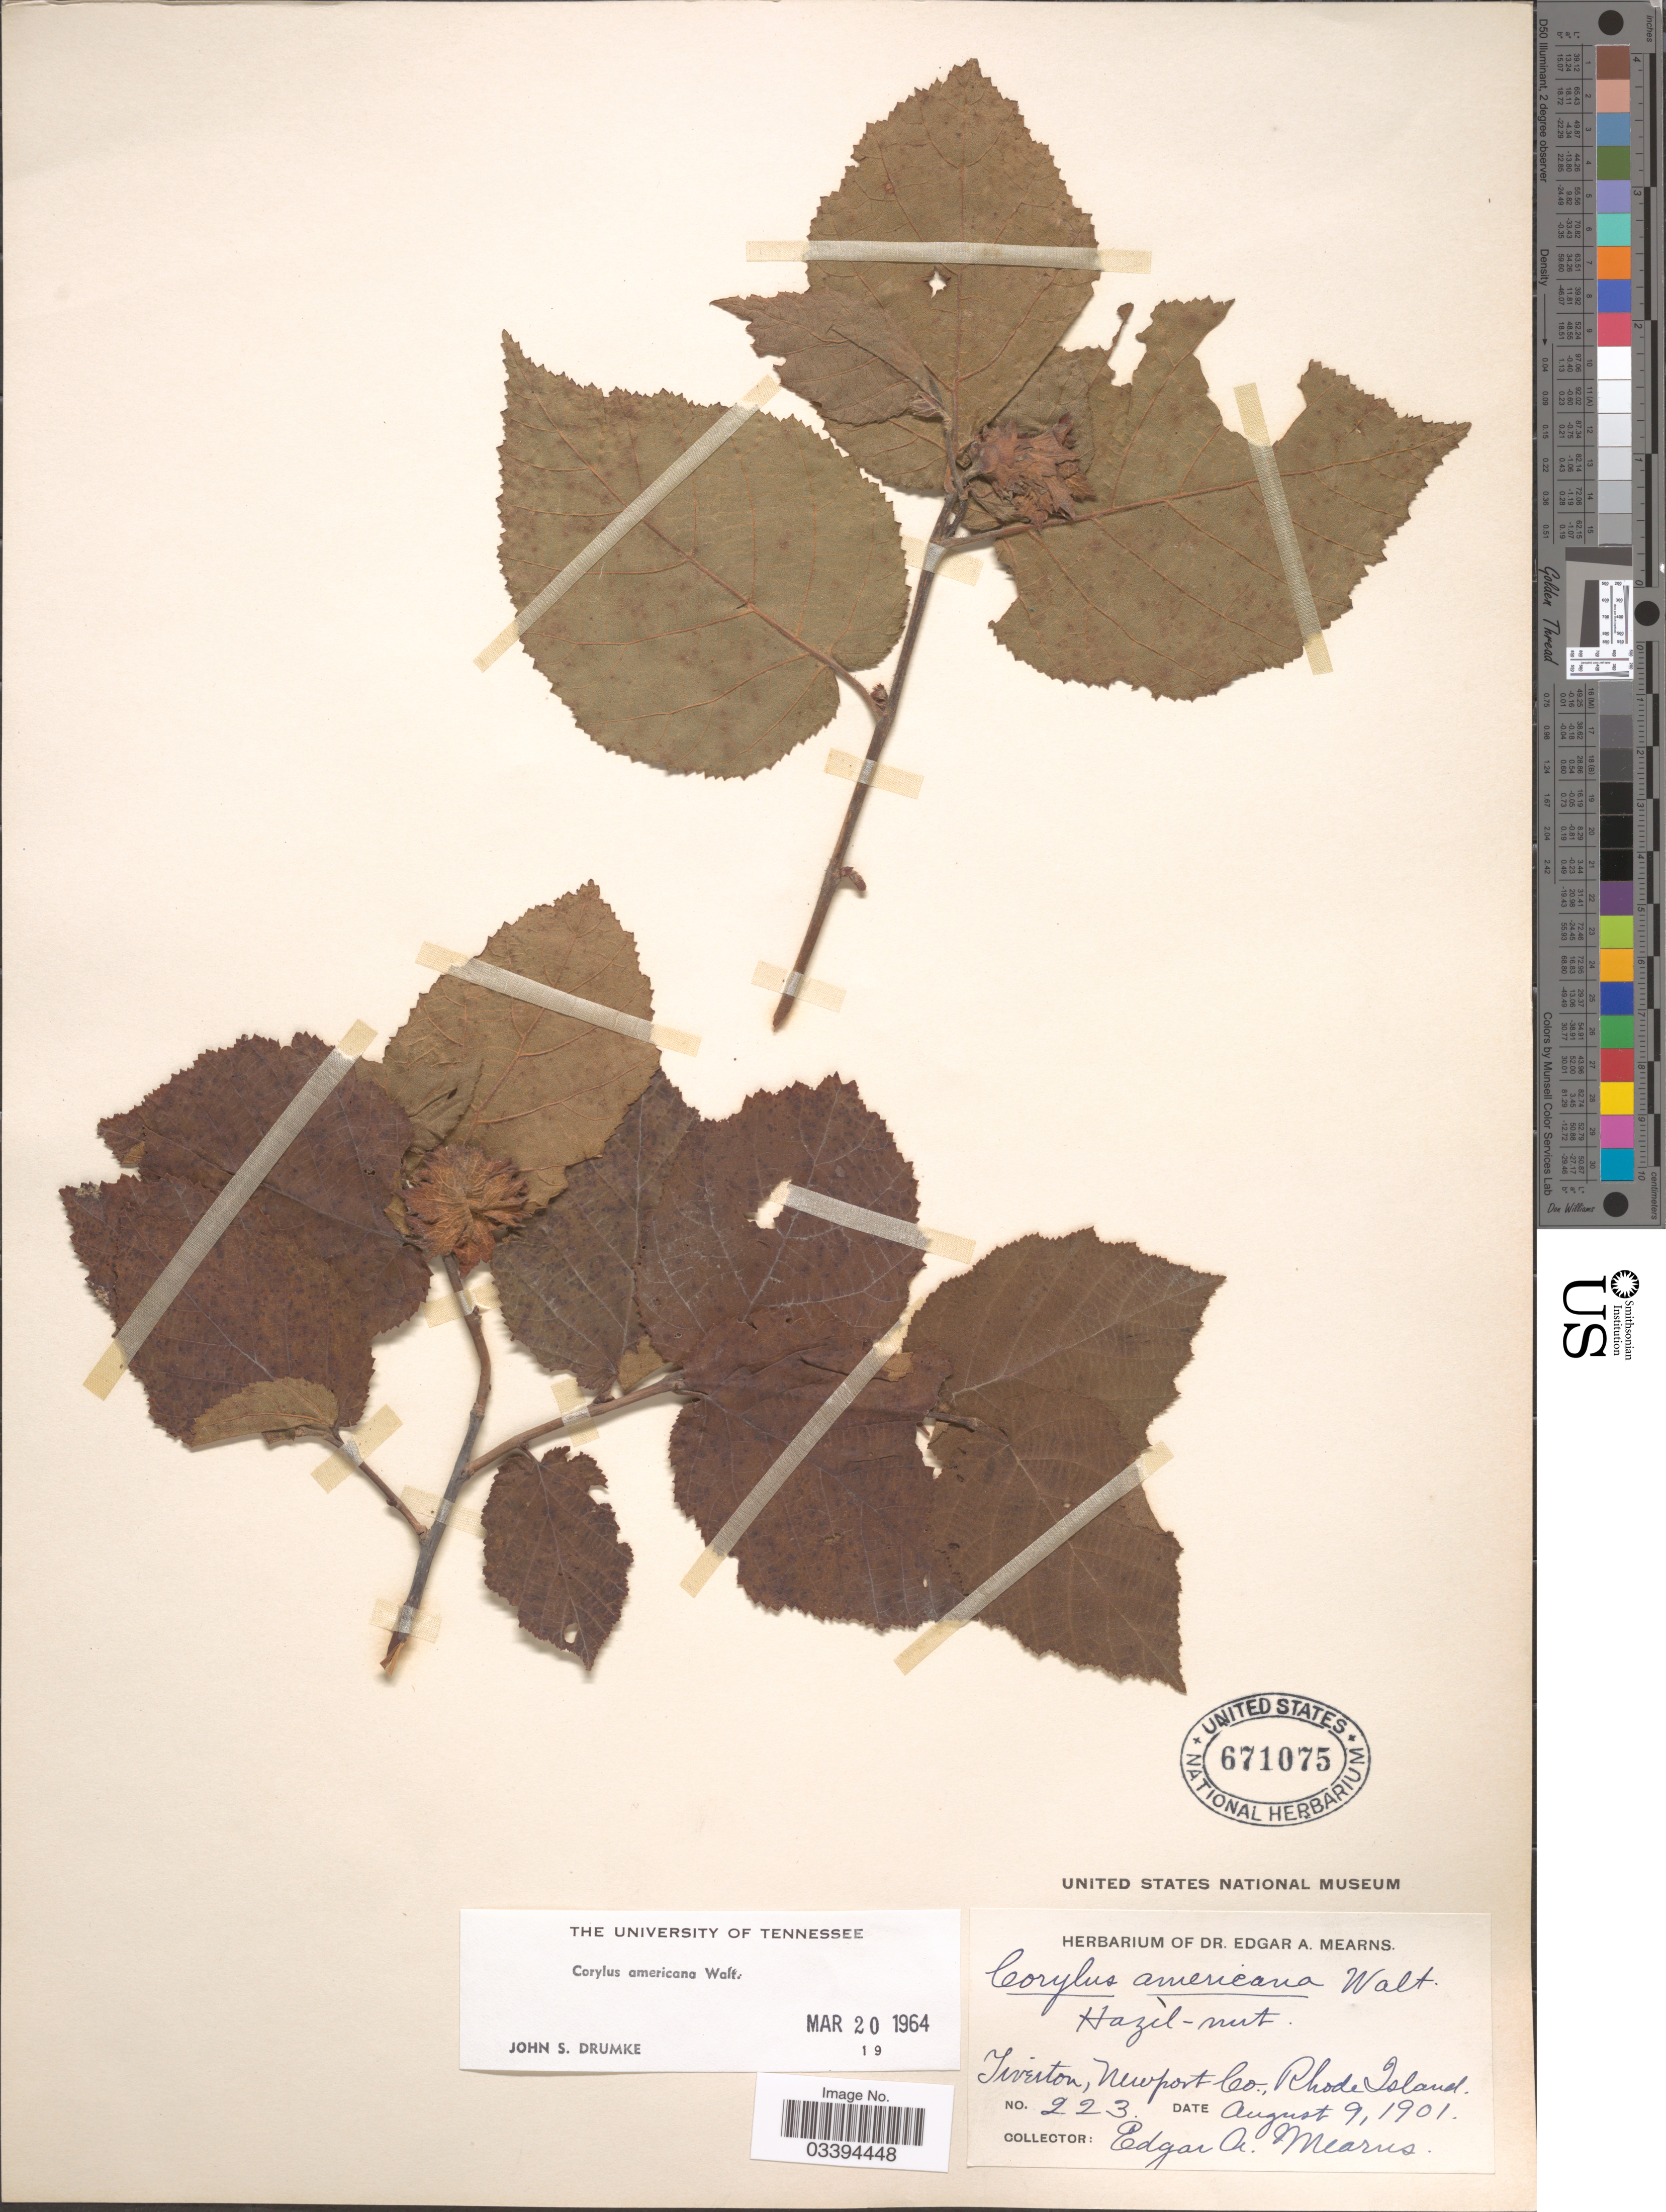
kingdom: Plantae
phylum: Tracheophyta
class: Magnoliopsida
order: Fagales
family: Betulaceae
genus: Corylus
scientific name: Corylus americana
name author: Walter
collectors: E. A. Mearns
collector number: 223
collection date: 1901-08-09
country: United States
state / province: Rhode Island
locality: Tiverton, Newport Co.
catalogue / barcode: US 671075